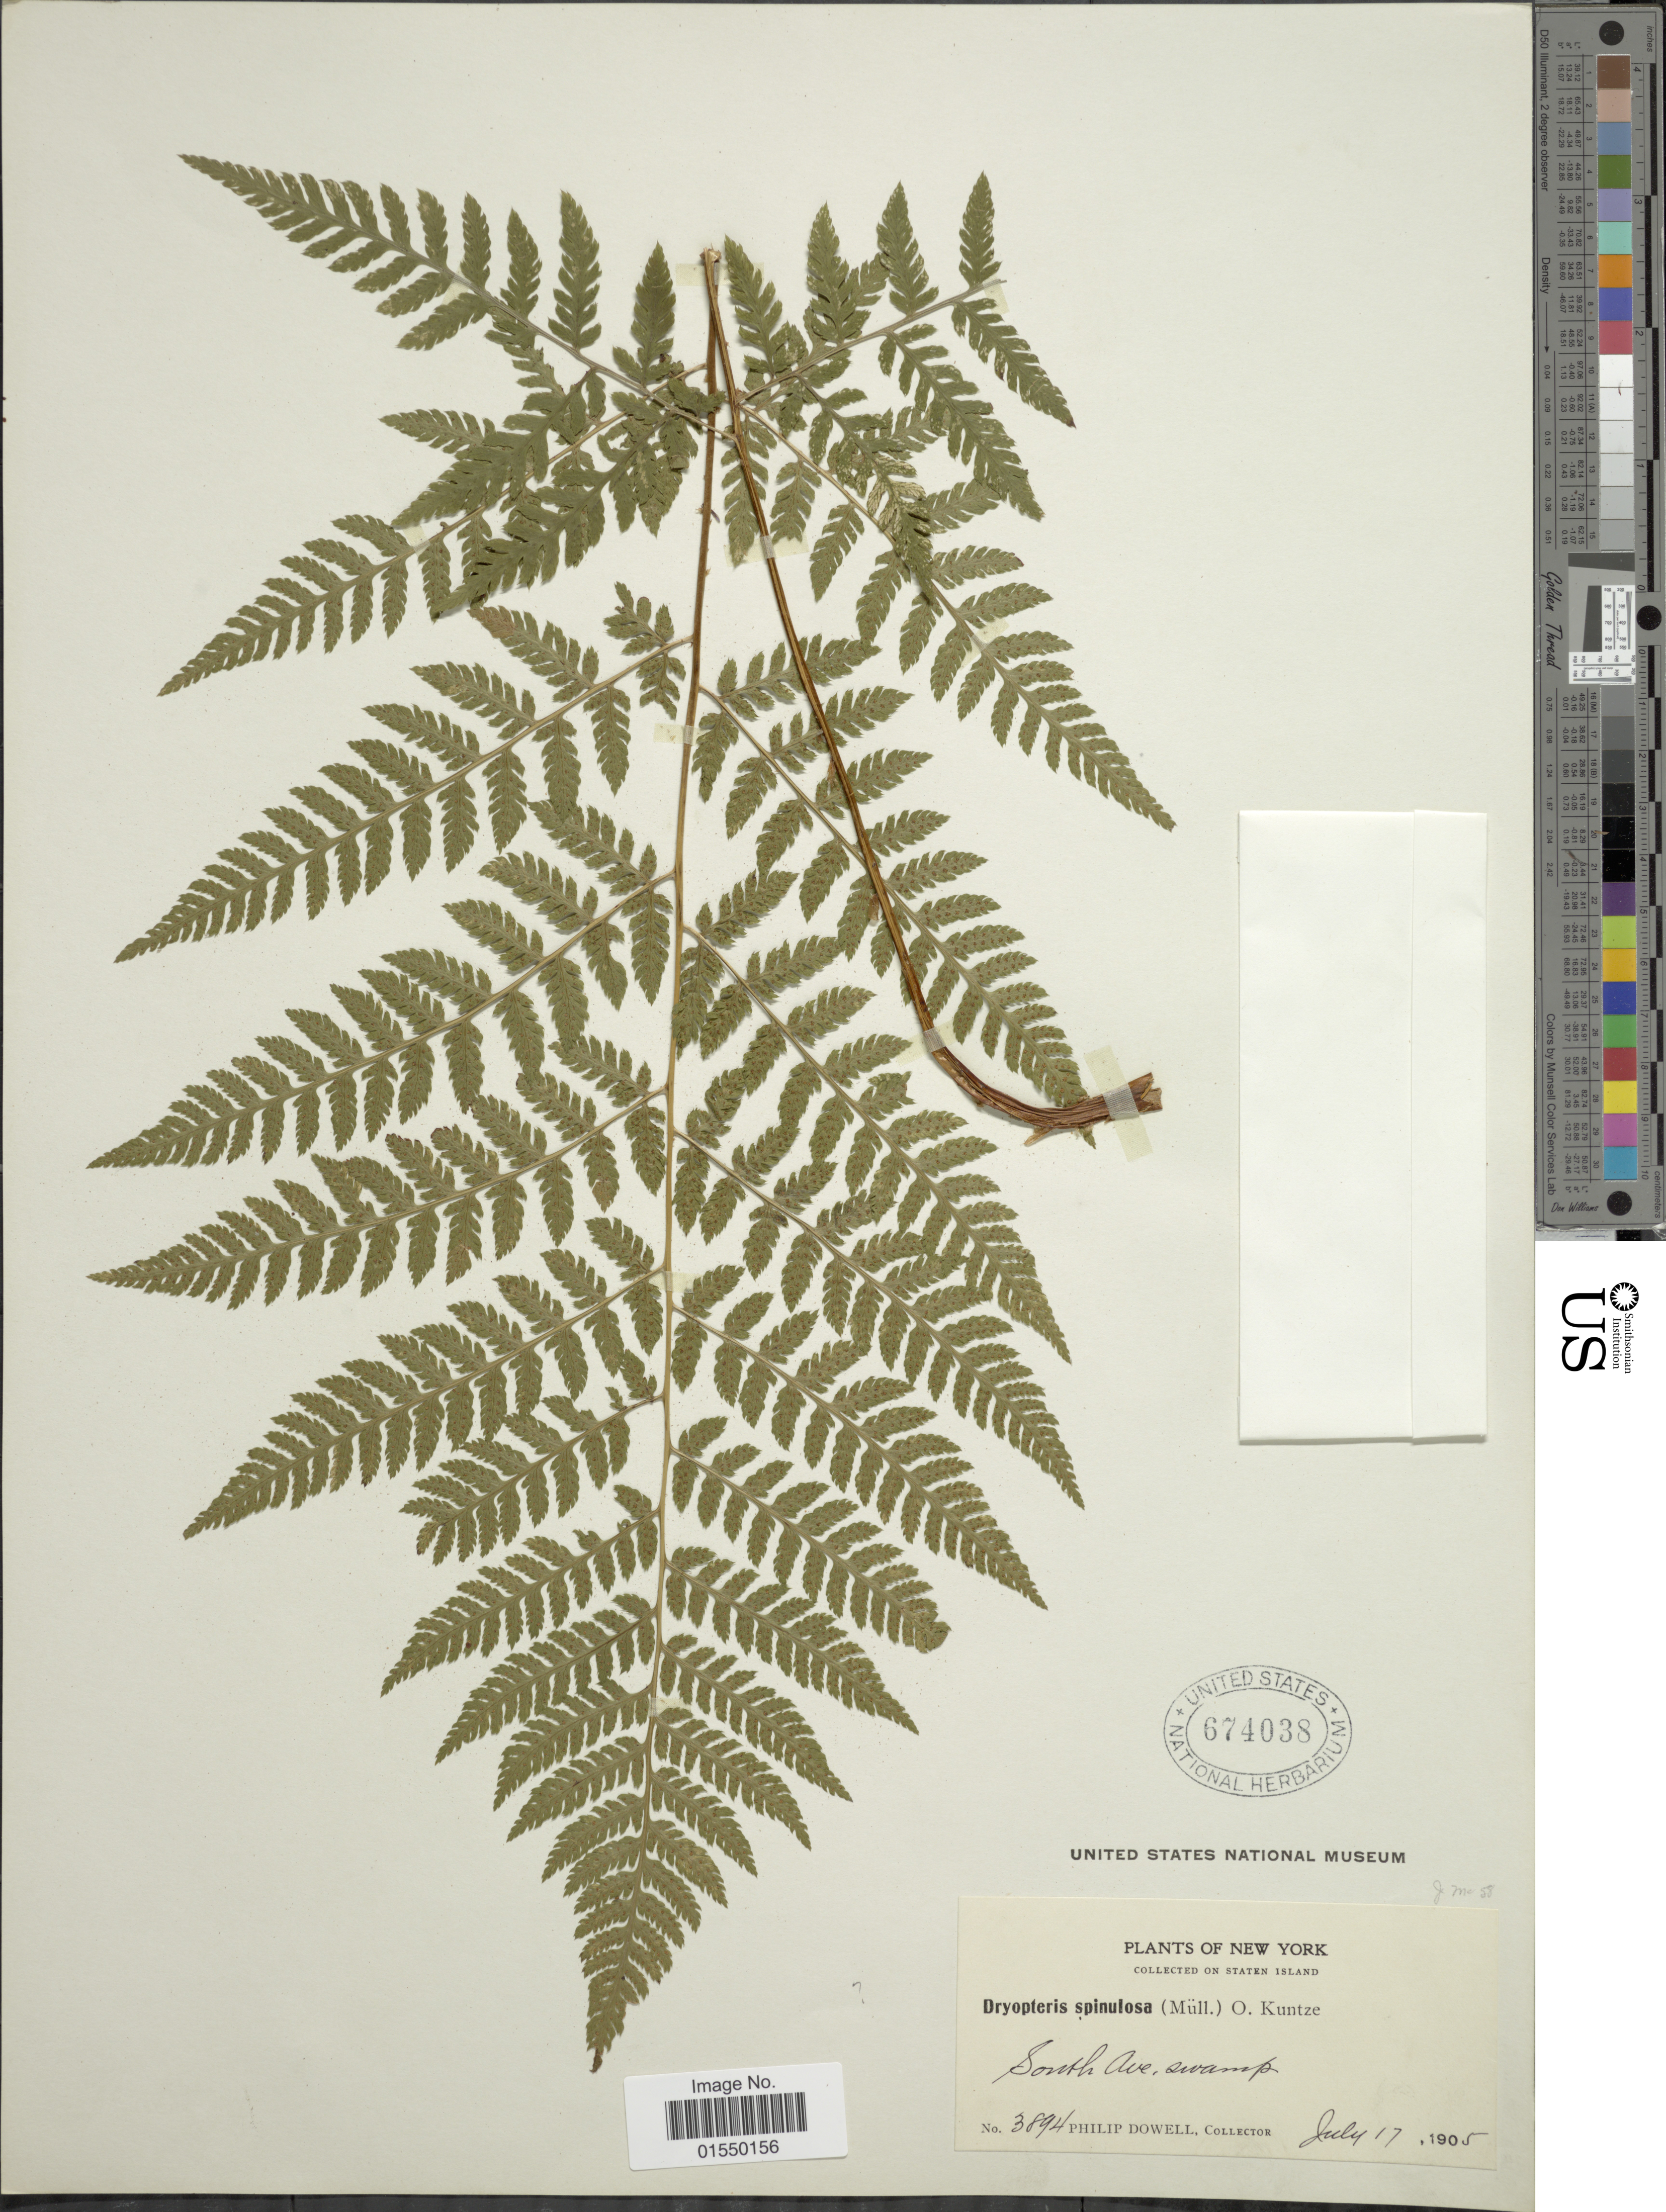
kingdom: Plantae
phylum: Tracheophyta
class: Polypodiopsida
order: Polypodiales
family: Dryopteridaceae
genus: Dryopteris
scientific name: Dryopteris carthusiana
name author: (Villars) H.P. Fuchs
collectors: P. Dowell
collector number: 3894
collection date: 1905-07-17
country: United States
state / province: New York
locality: Staten Island, South Ave swamp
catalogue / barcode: US 674038